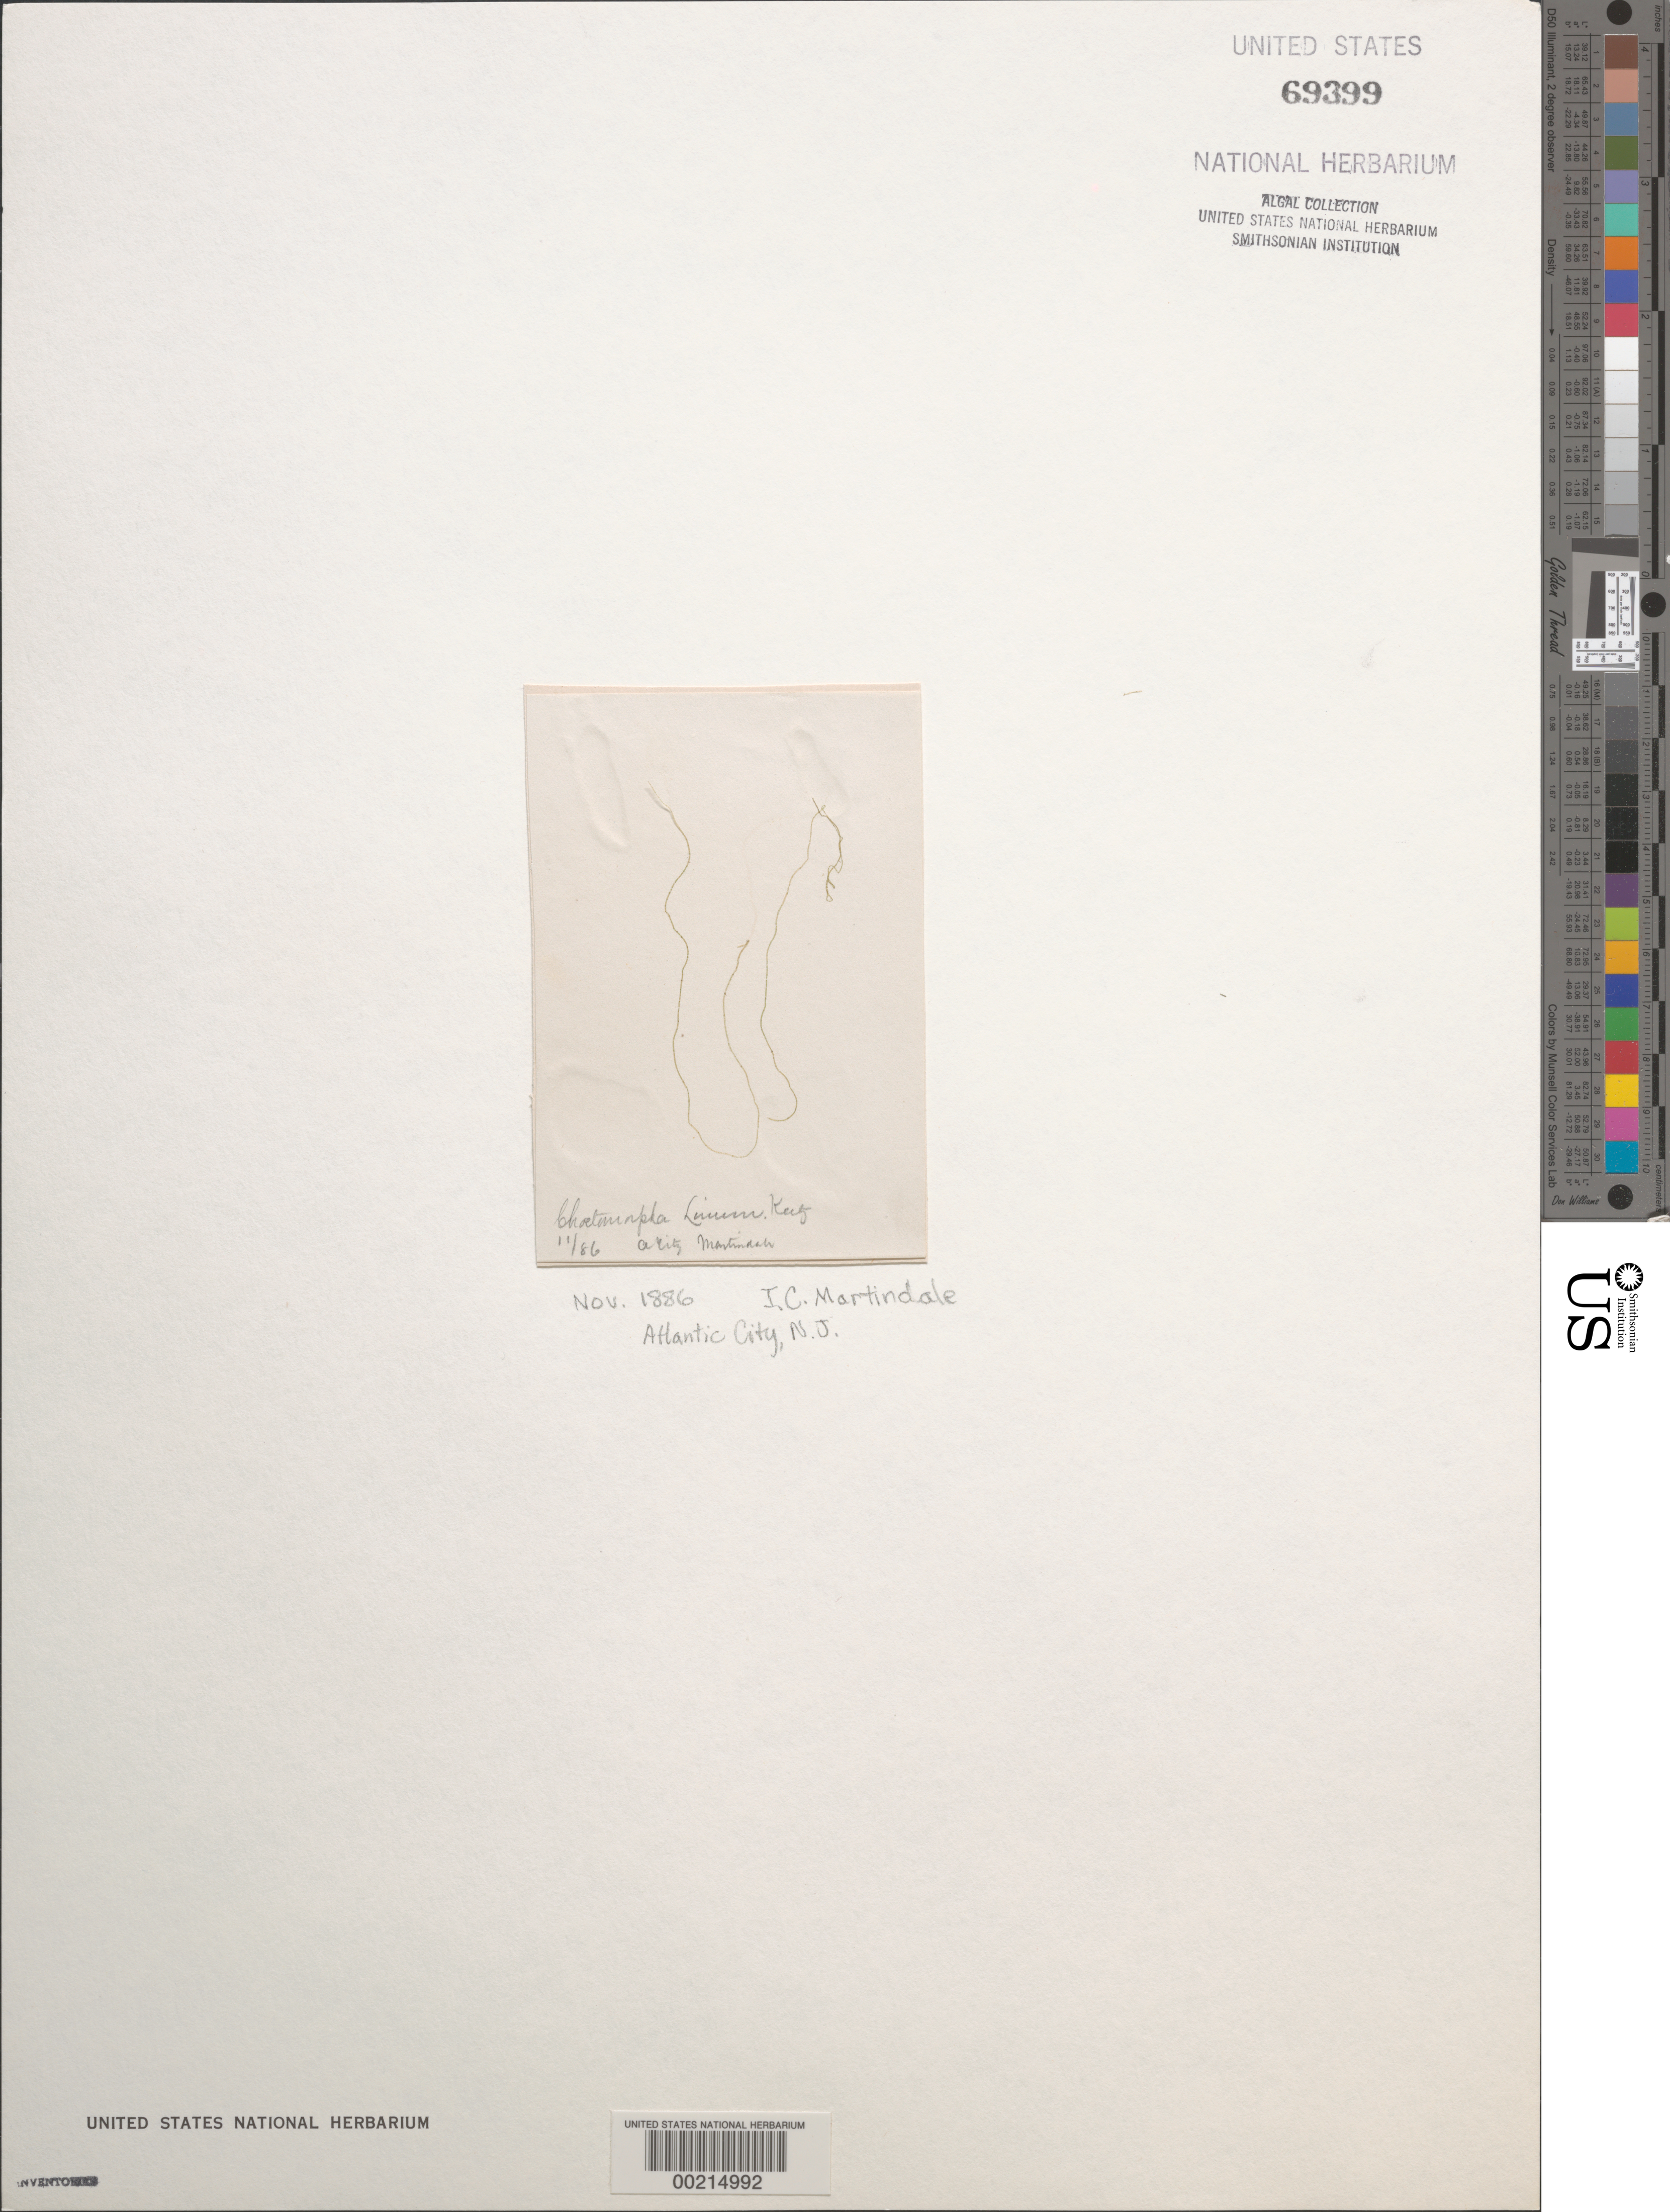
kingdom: Plantae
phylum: Chlorophyta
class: Ulvophyceae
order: Cladophorales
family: Cladophoraceae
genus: Chaetomorpha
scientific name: Chaetomorpha linum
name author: (O.F. Muell.) Kütz.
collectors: I. C. Martindale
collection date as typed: Nov 1886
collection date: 1886-11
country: United States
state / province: New Jersey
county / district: Atlantic County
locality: Atlantic City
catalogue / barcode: US 69399